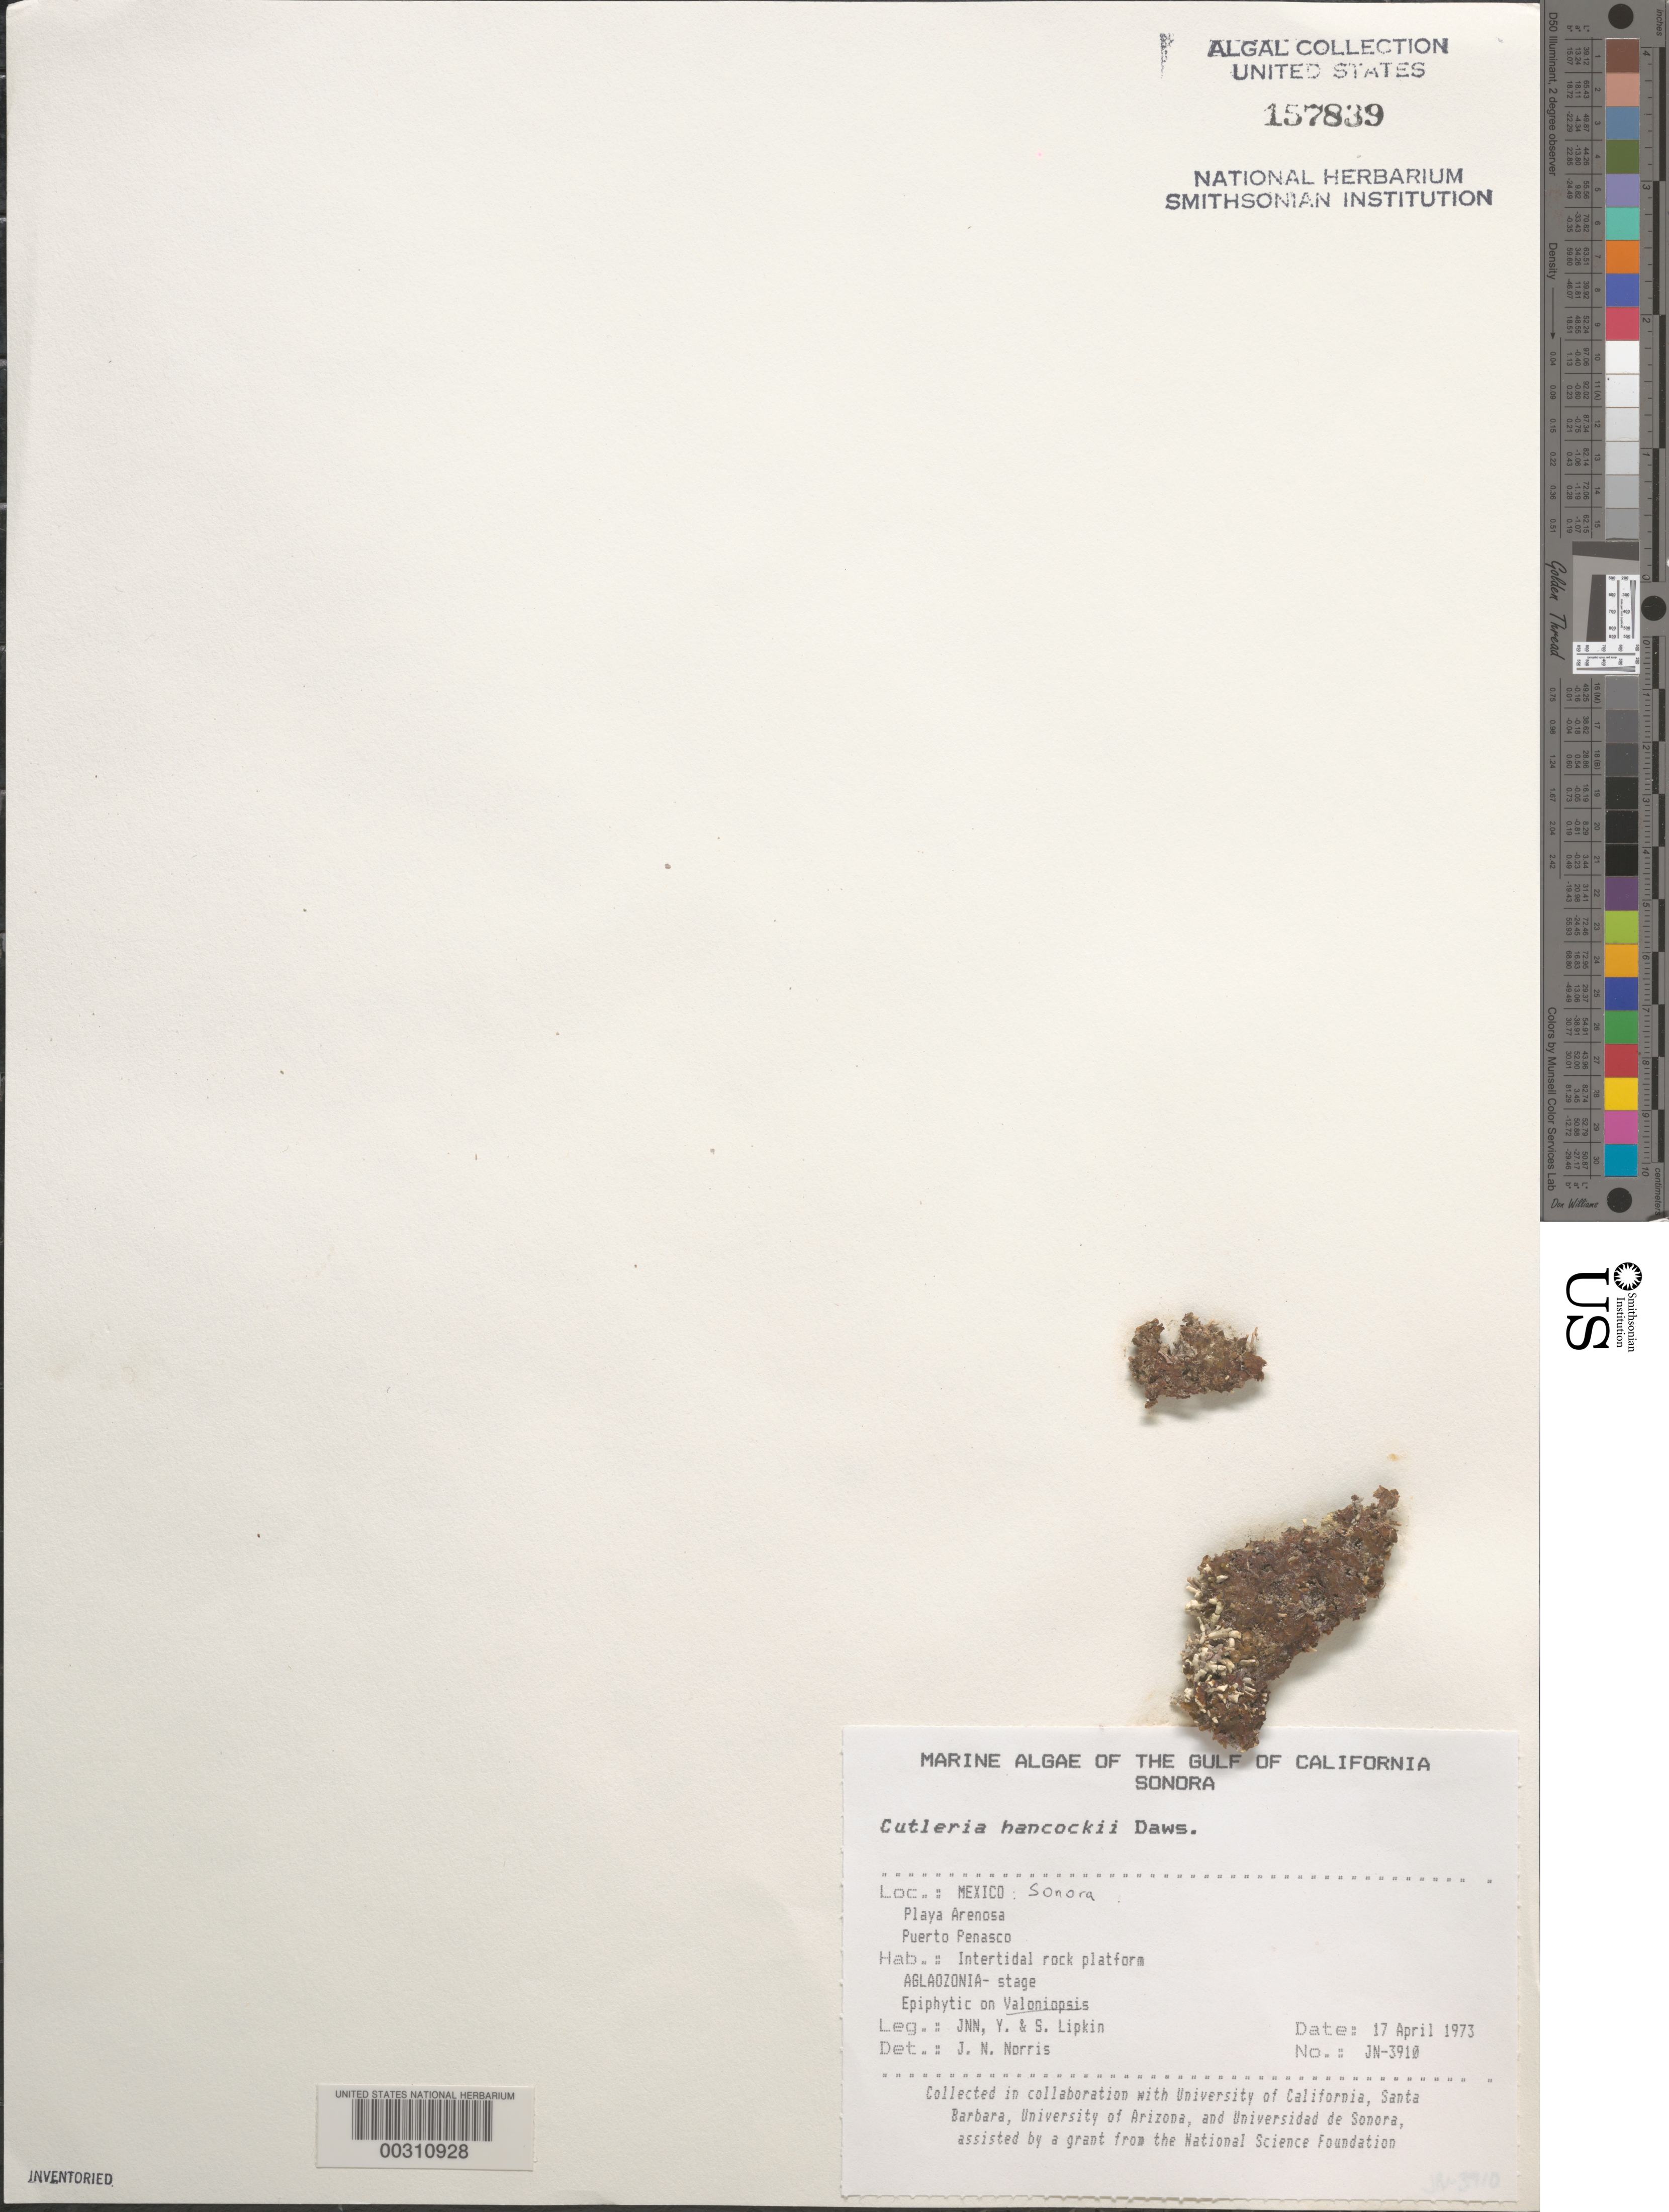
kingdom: Chromista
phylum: Ochrophyta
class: Phaeophyceae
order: Cutleriales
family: Cutleriaceae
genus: Cutleria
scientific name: Cutleria hancockii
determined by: Norris, James N.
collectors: J. N. Norris, Y. Lipkin & S. Lipkin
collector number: JN-3910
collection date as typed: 17 Apr 1973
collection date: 1973-04-17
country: Mexico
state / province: Sonora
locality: Playa Arenosa, Puerto Penasco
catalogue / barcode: US 157839